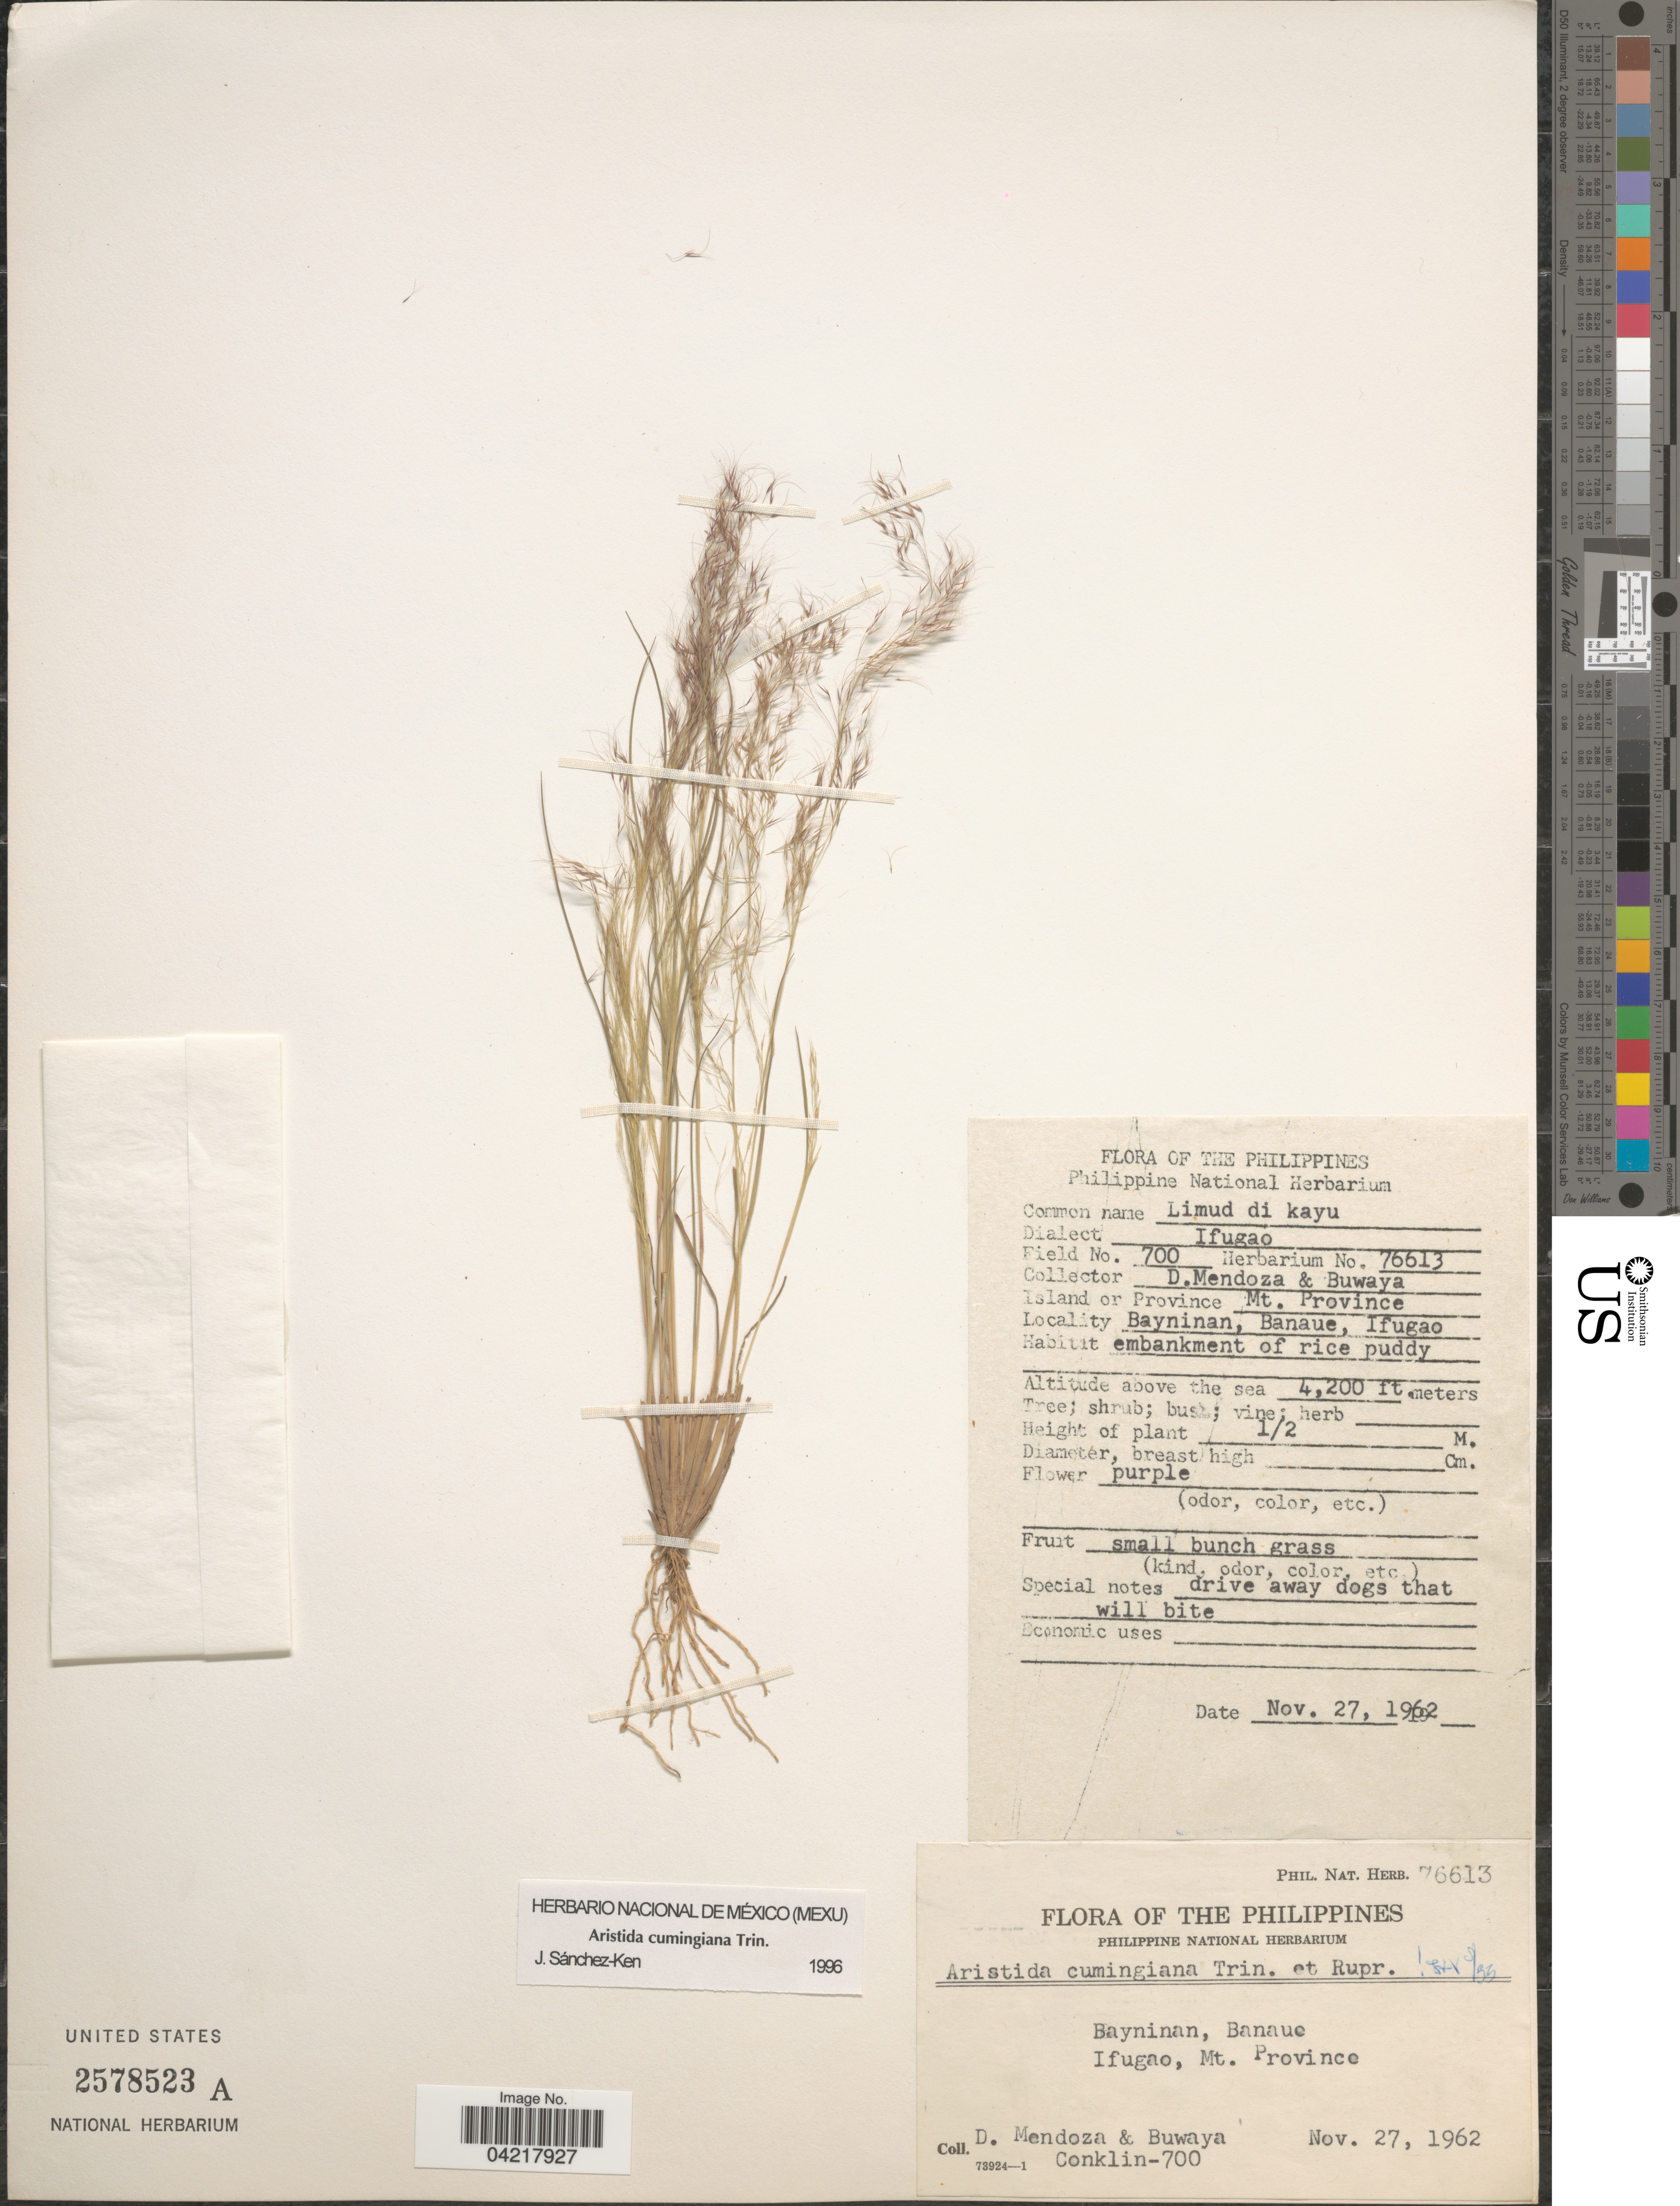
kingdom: Plantae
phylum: Tracheophyta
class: Liliopsida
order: Poales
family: Poaceae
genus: Aristida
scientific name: Aristida cumingiana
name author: Trin. & Rupr.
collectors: D. Mendoza & -. Buwaya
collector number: Phil. Nat. Herb. 76613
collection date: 1962-11-27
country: Philippines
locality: Bayninan, Banaue, Ifugao, Mt. Province.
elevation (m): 1280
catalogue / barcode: US 2578523A